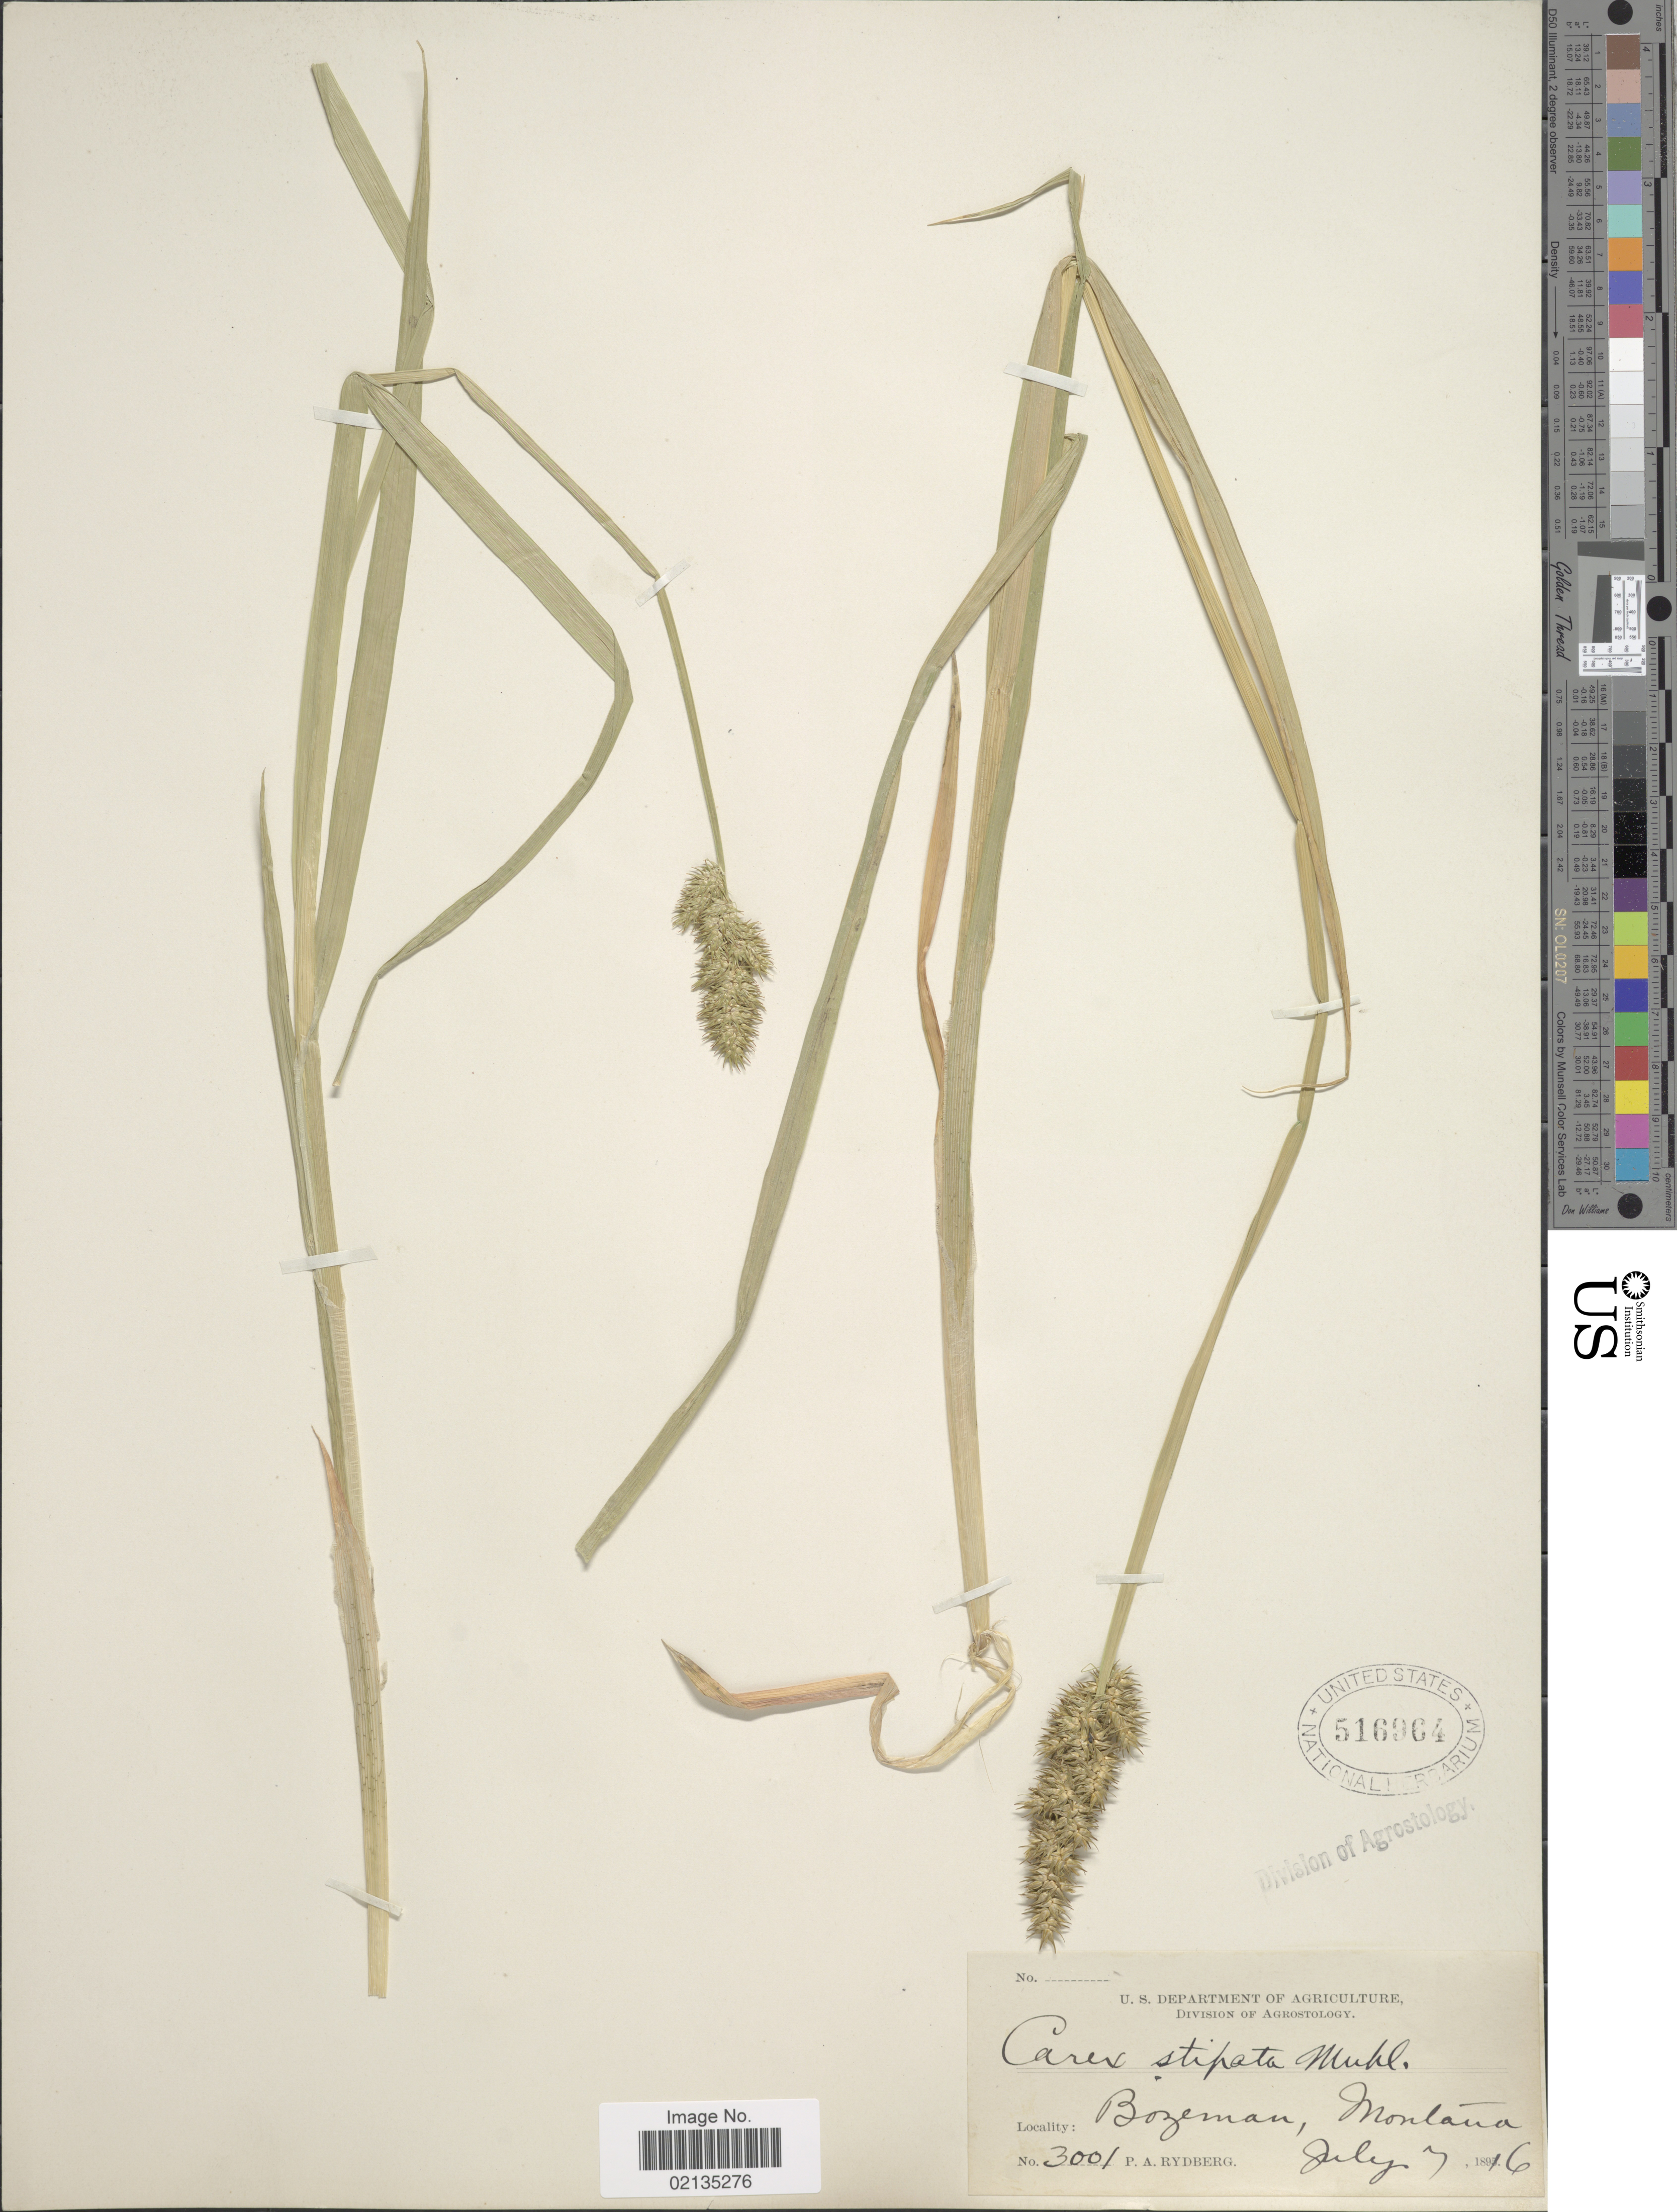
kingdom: Plantae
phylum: Tracheophyta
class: Liliopsida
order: Poales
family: Cyperaceae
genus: Carex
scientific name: Carex stipata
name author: Muhl. ex Willd.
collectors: P. A. Rydberg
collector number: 3001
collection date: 1896-07-07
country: United States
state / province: Montana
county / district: Gallatin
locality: Bozeman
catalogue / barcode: US 516964